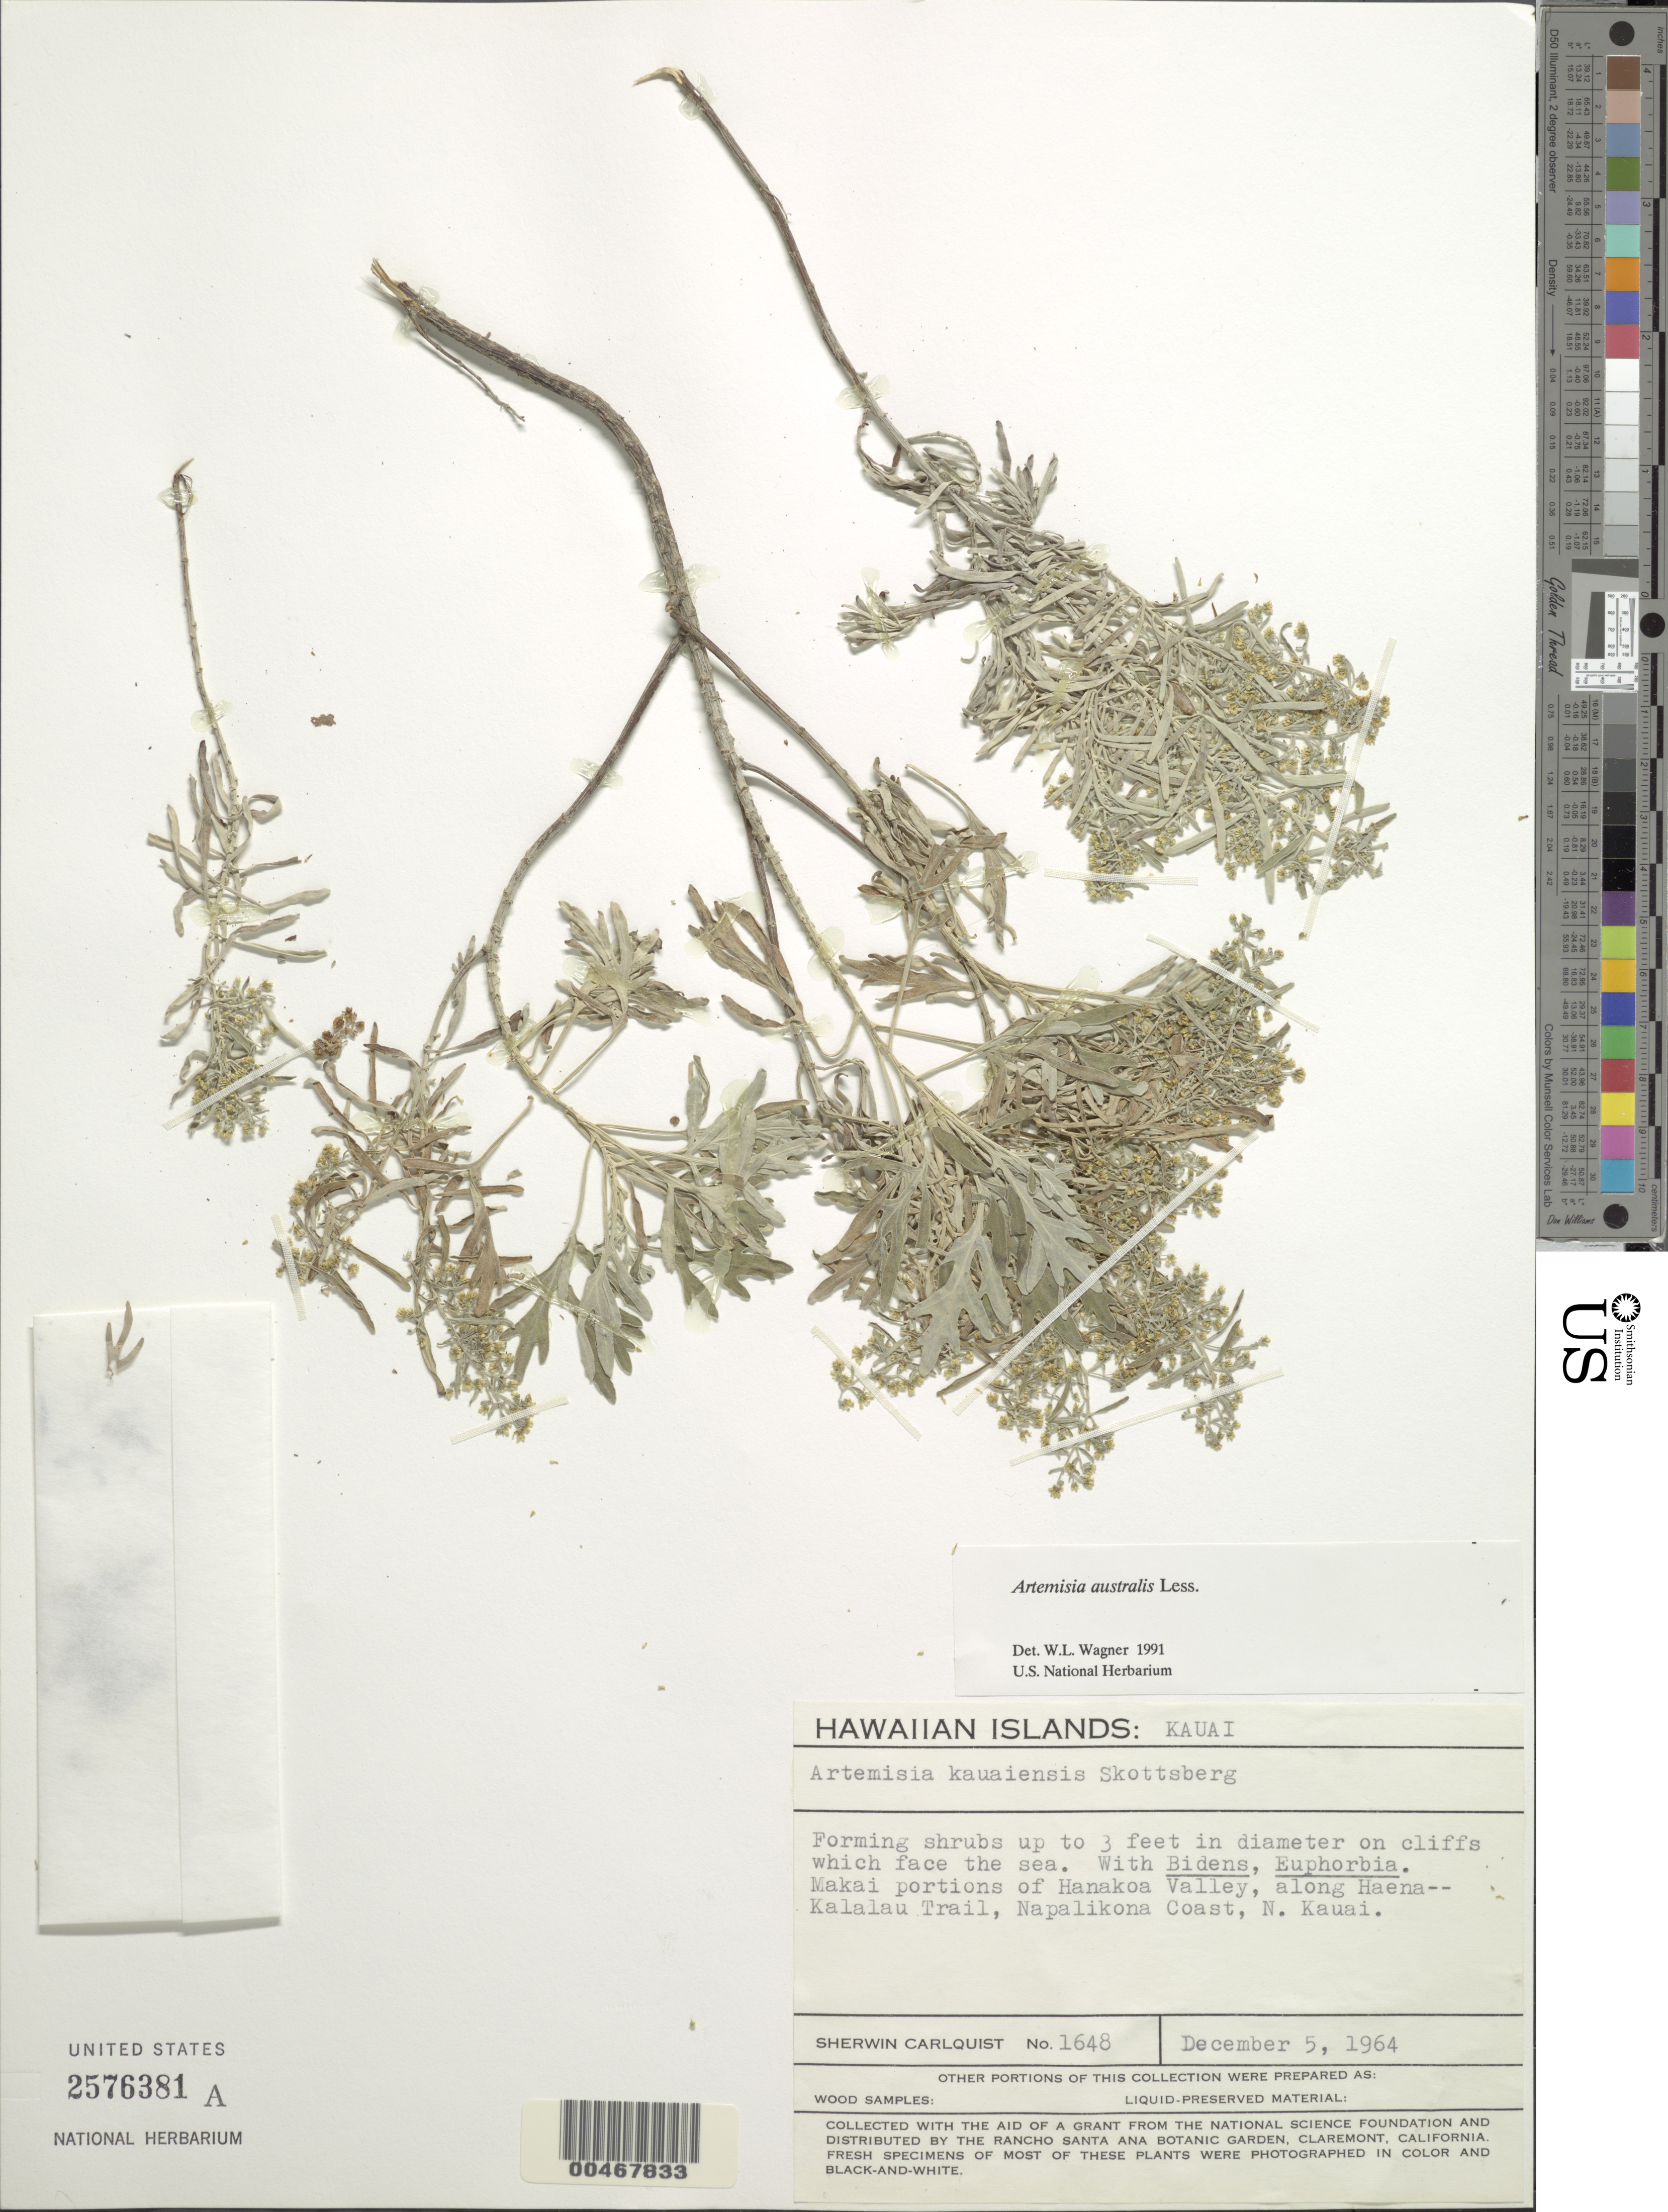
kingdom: Plantae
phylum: Tracheophyta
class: Magnoliopsida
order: Asterales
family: Asteraceae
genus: Artemisia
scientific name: Artemisia australis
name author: Less.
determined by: Wagner, W. L., (BOT), Smithsonian Institution - National Museum of Natural History (UNITED STATES)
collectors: S. Carlquist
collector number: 1648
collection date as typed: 5 Dec 1964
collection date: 1964-12-05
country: United States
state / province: Hawaii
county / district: Kauai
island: Kaua'i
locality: Makai portions of Hanakoa Valley, along Haena-Kalalau Trail, Napalikona Coast, N Kauai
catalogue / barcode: US 2576381A